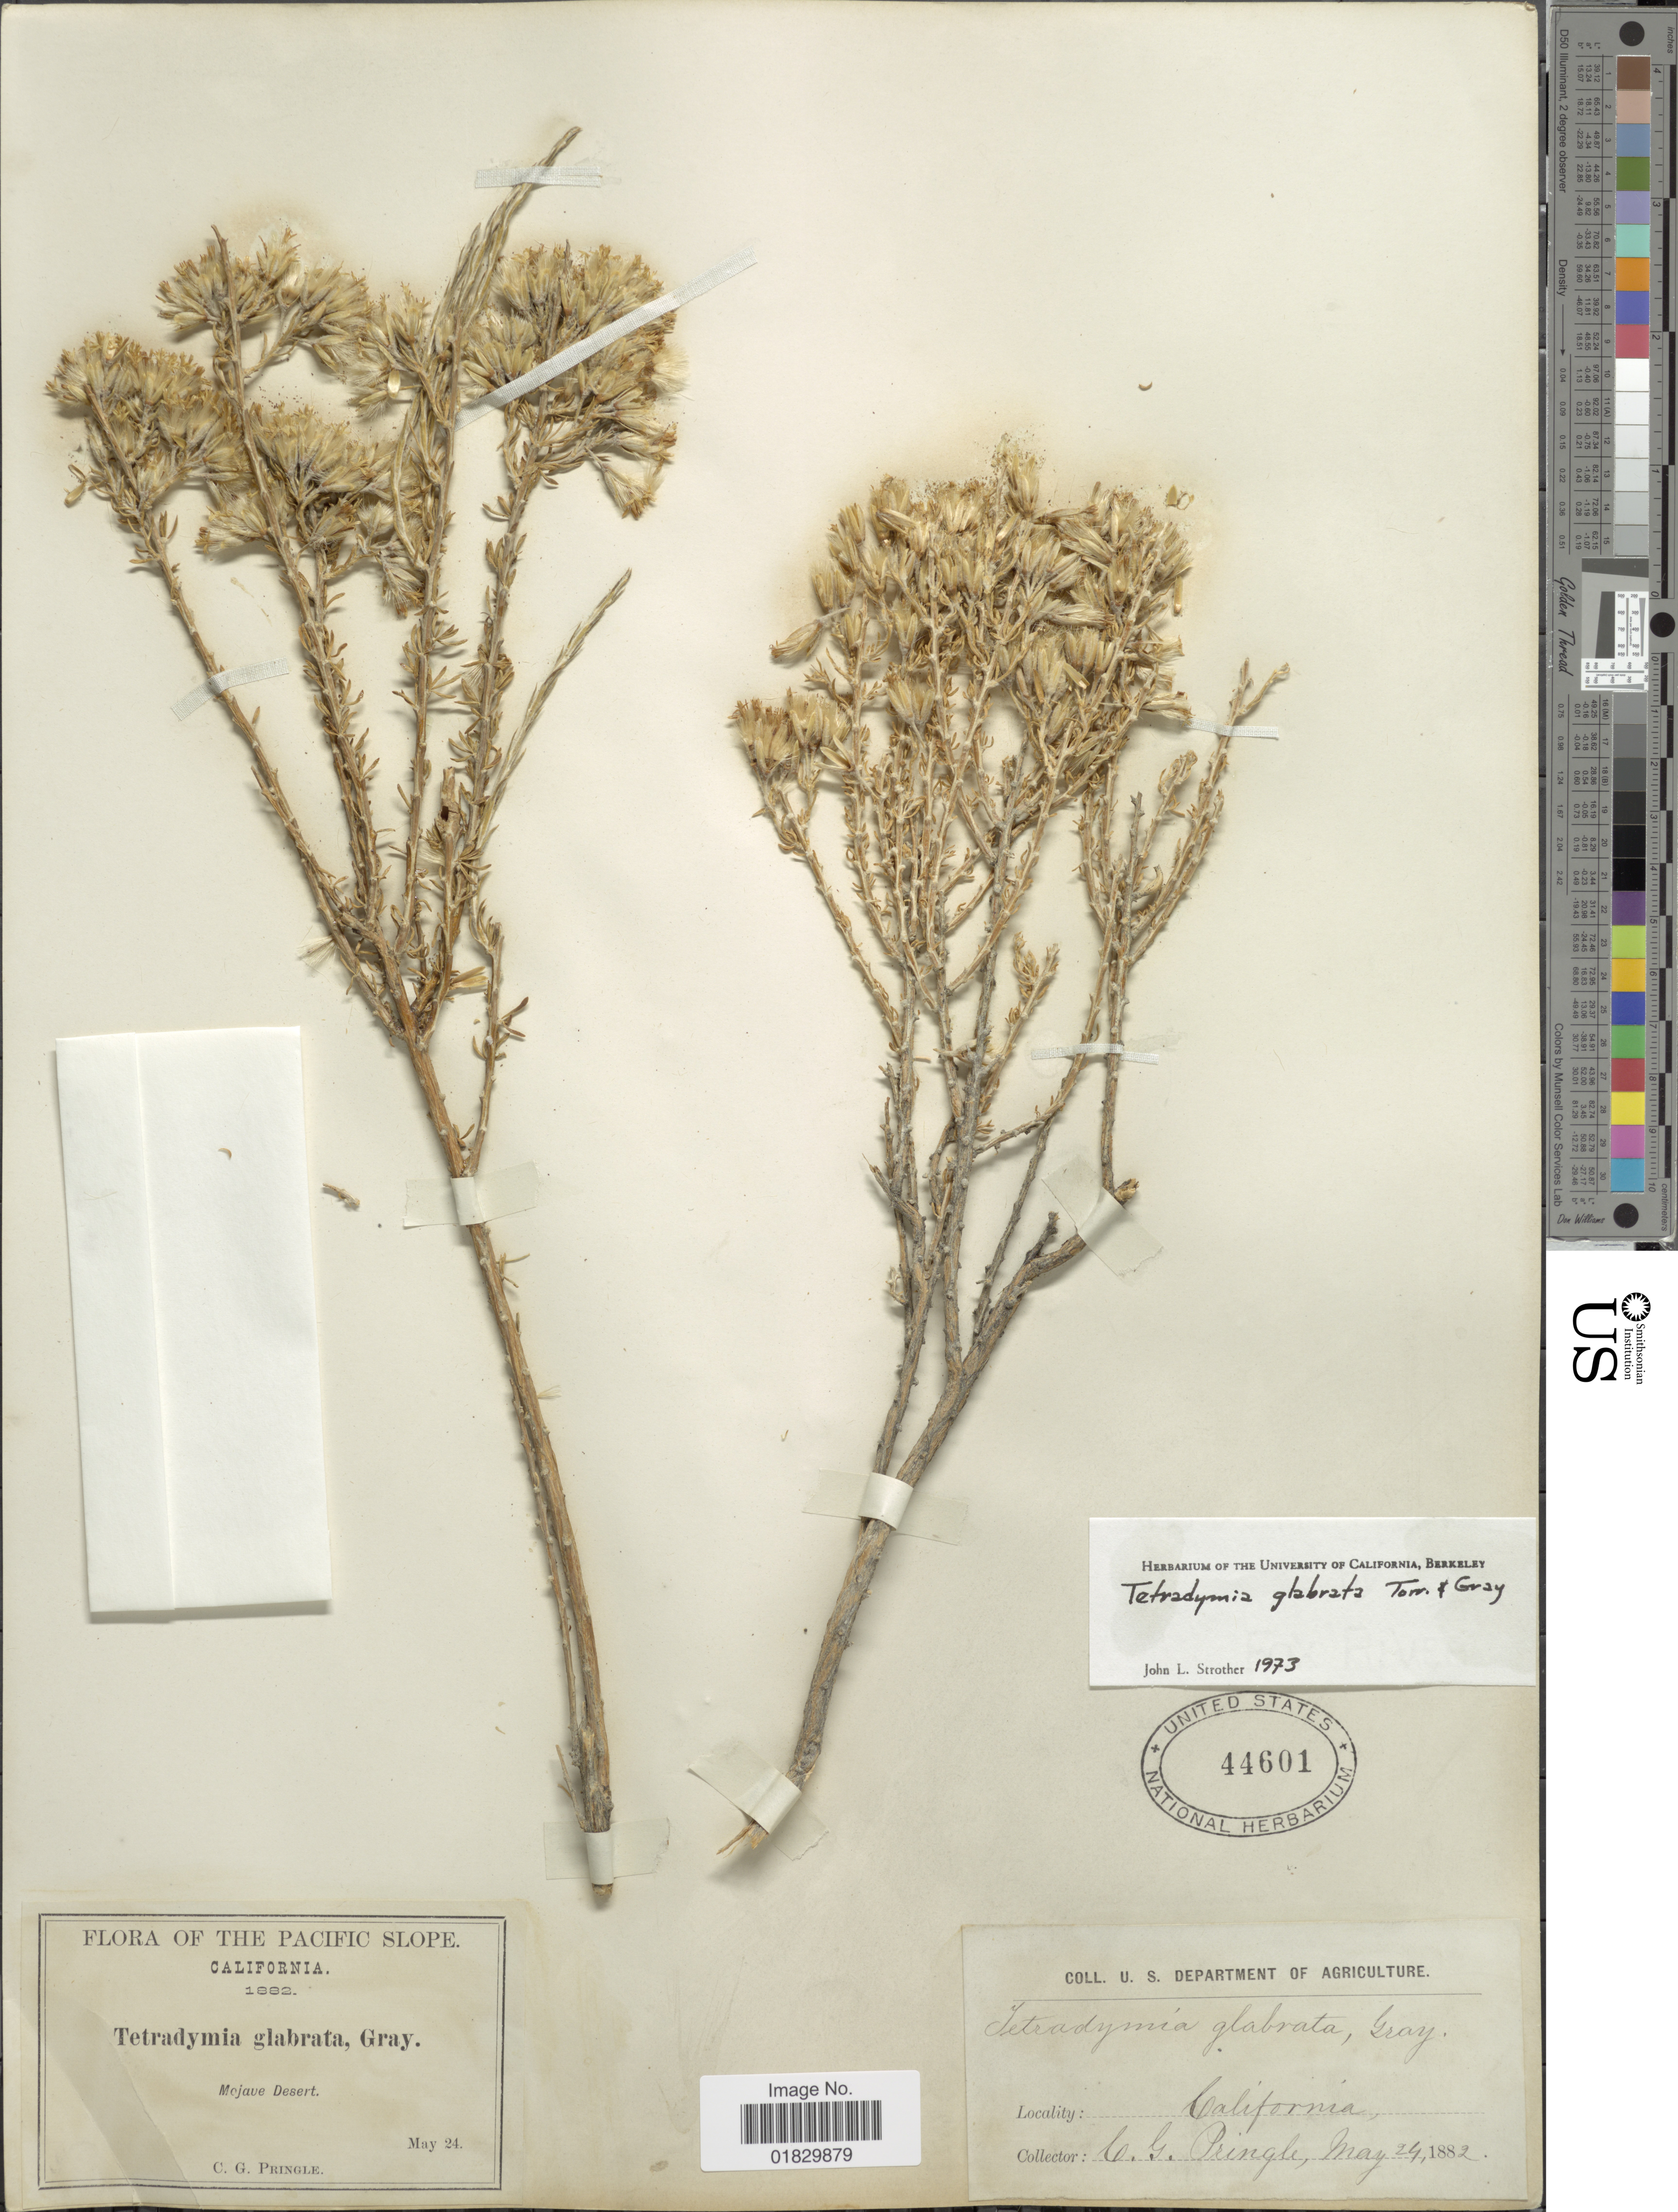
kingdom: Plantae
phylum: Tracheophyta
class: Magnoliopsida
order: Asterales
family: Asteraceae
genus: Tetradymia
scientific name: Tetradymia glabrata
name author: Torr. & A. Gray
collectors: C. G. Pringle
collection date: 1882-05-24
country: United States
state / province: California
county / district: San Bernardino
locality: The Pacific Slope, Mojave Desert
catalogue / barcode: US 44601